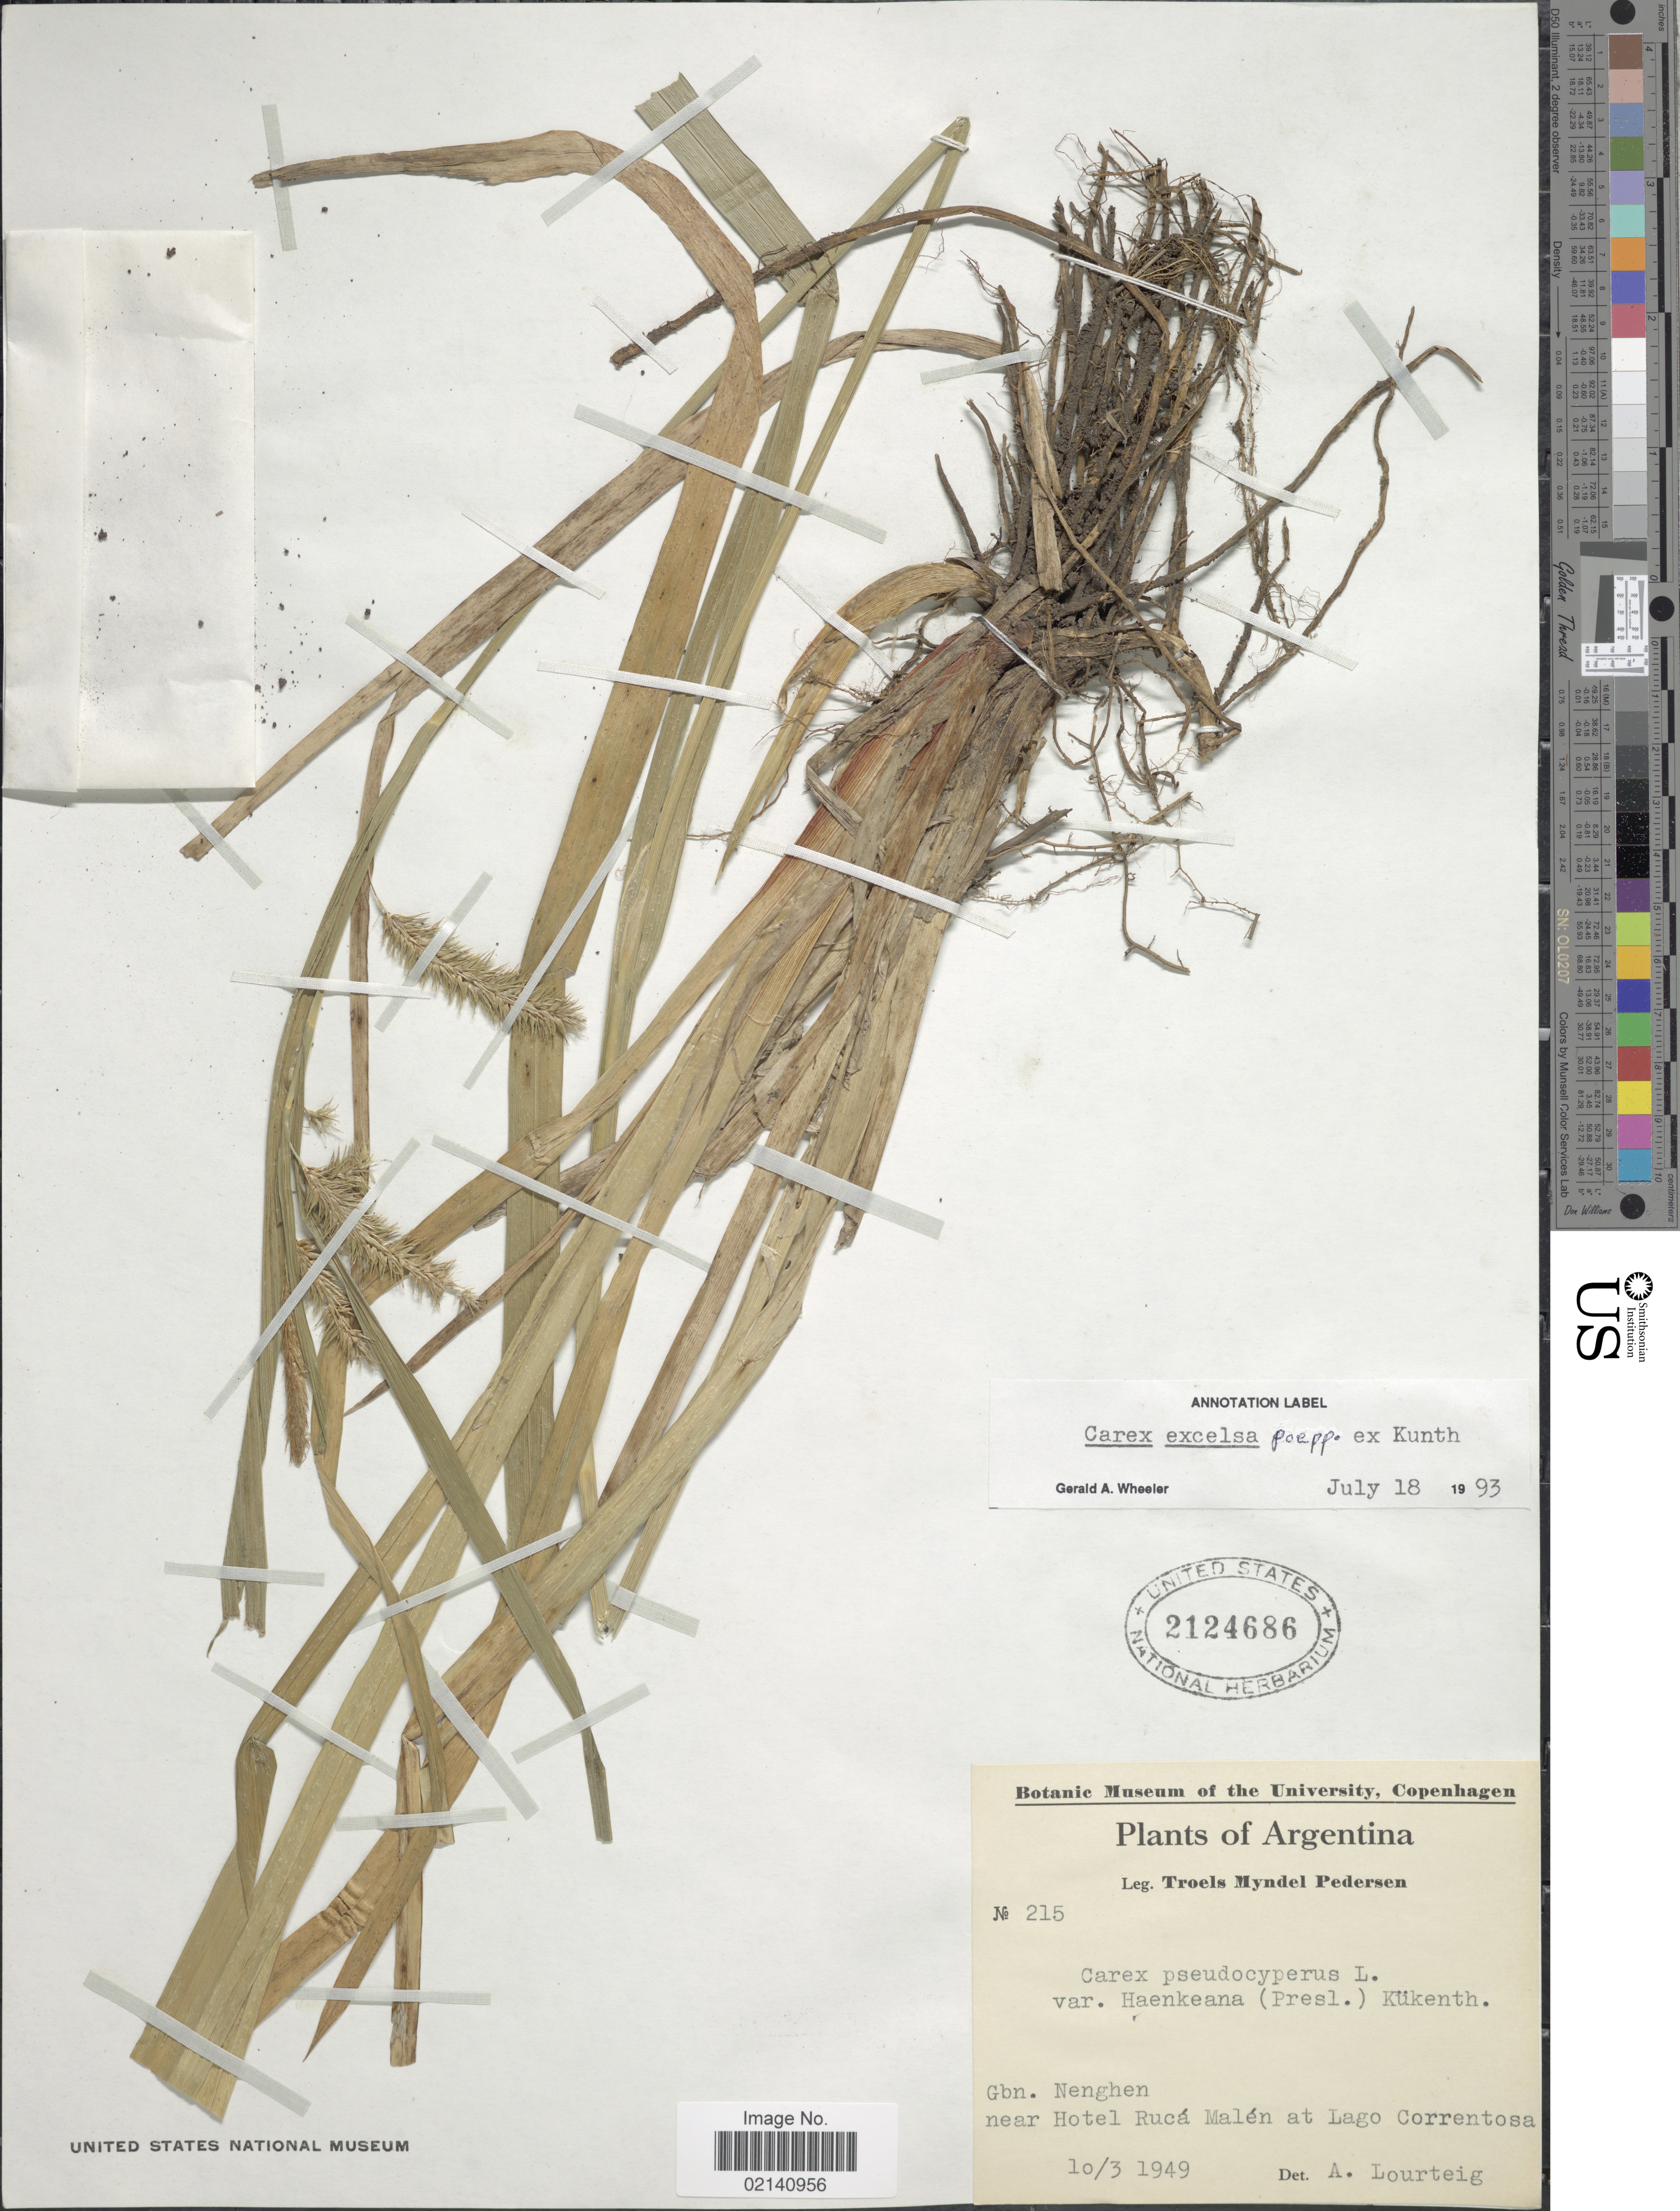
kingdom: Plantae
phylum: Tracheophyta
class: Liliopsida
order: Poales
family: Cyperaceae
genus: Carex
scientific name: Carex excelsa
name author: Poepp. ex Kunth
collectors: T. Pederson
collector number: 215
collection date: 1949-03-10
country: Argentina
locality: Gbn. Nenghen, near Hotel Ruca Malen at Lago Correntosa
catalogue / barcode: US 2124686